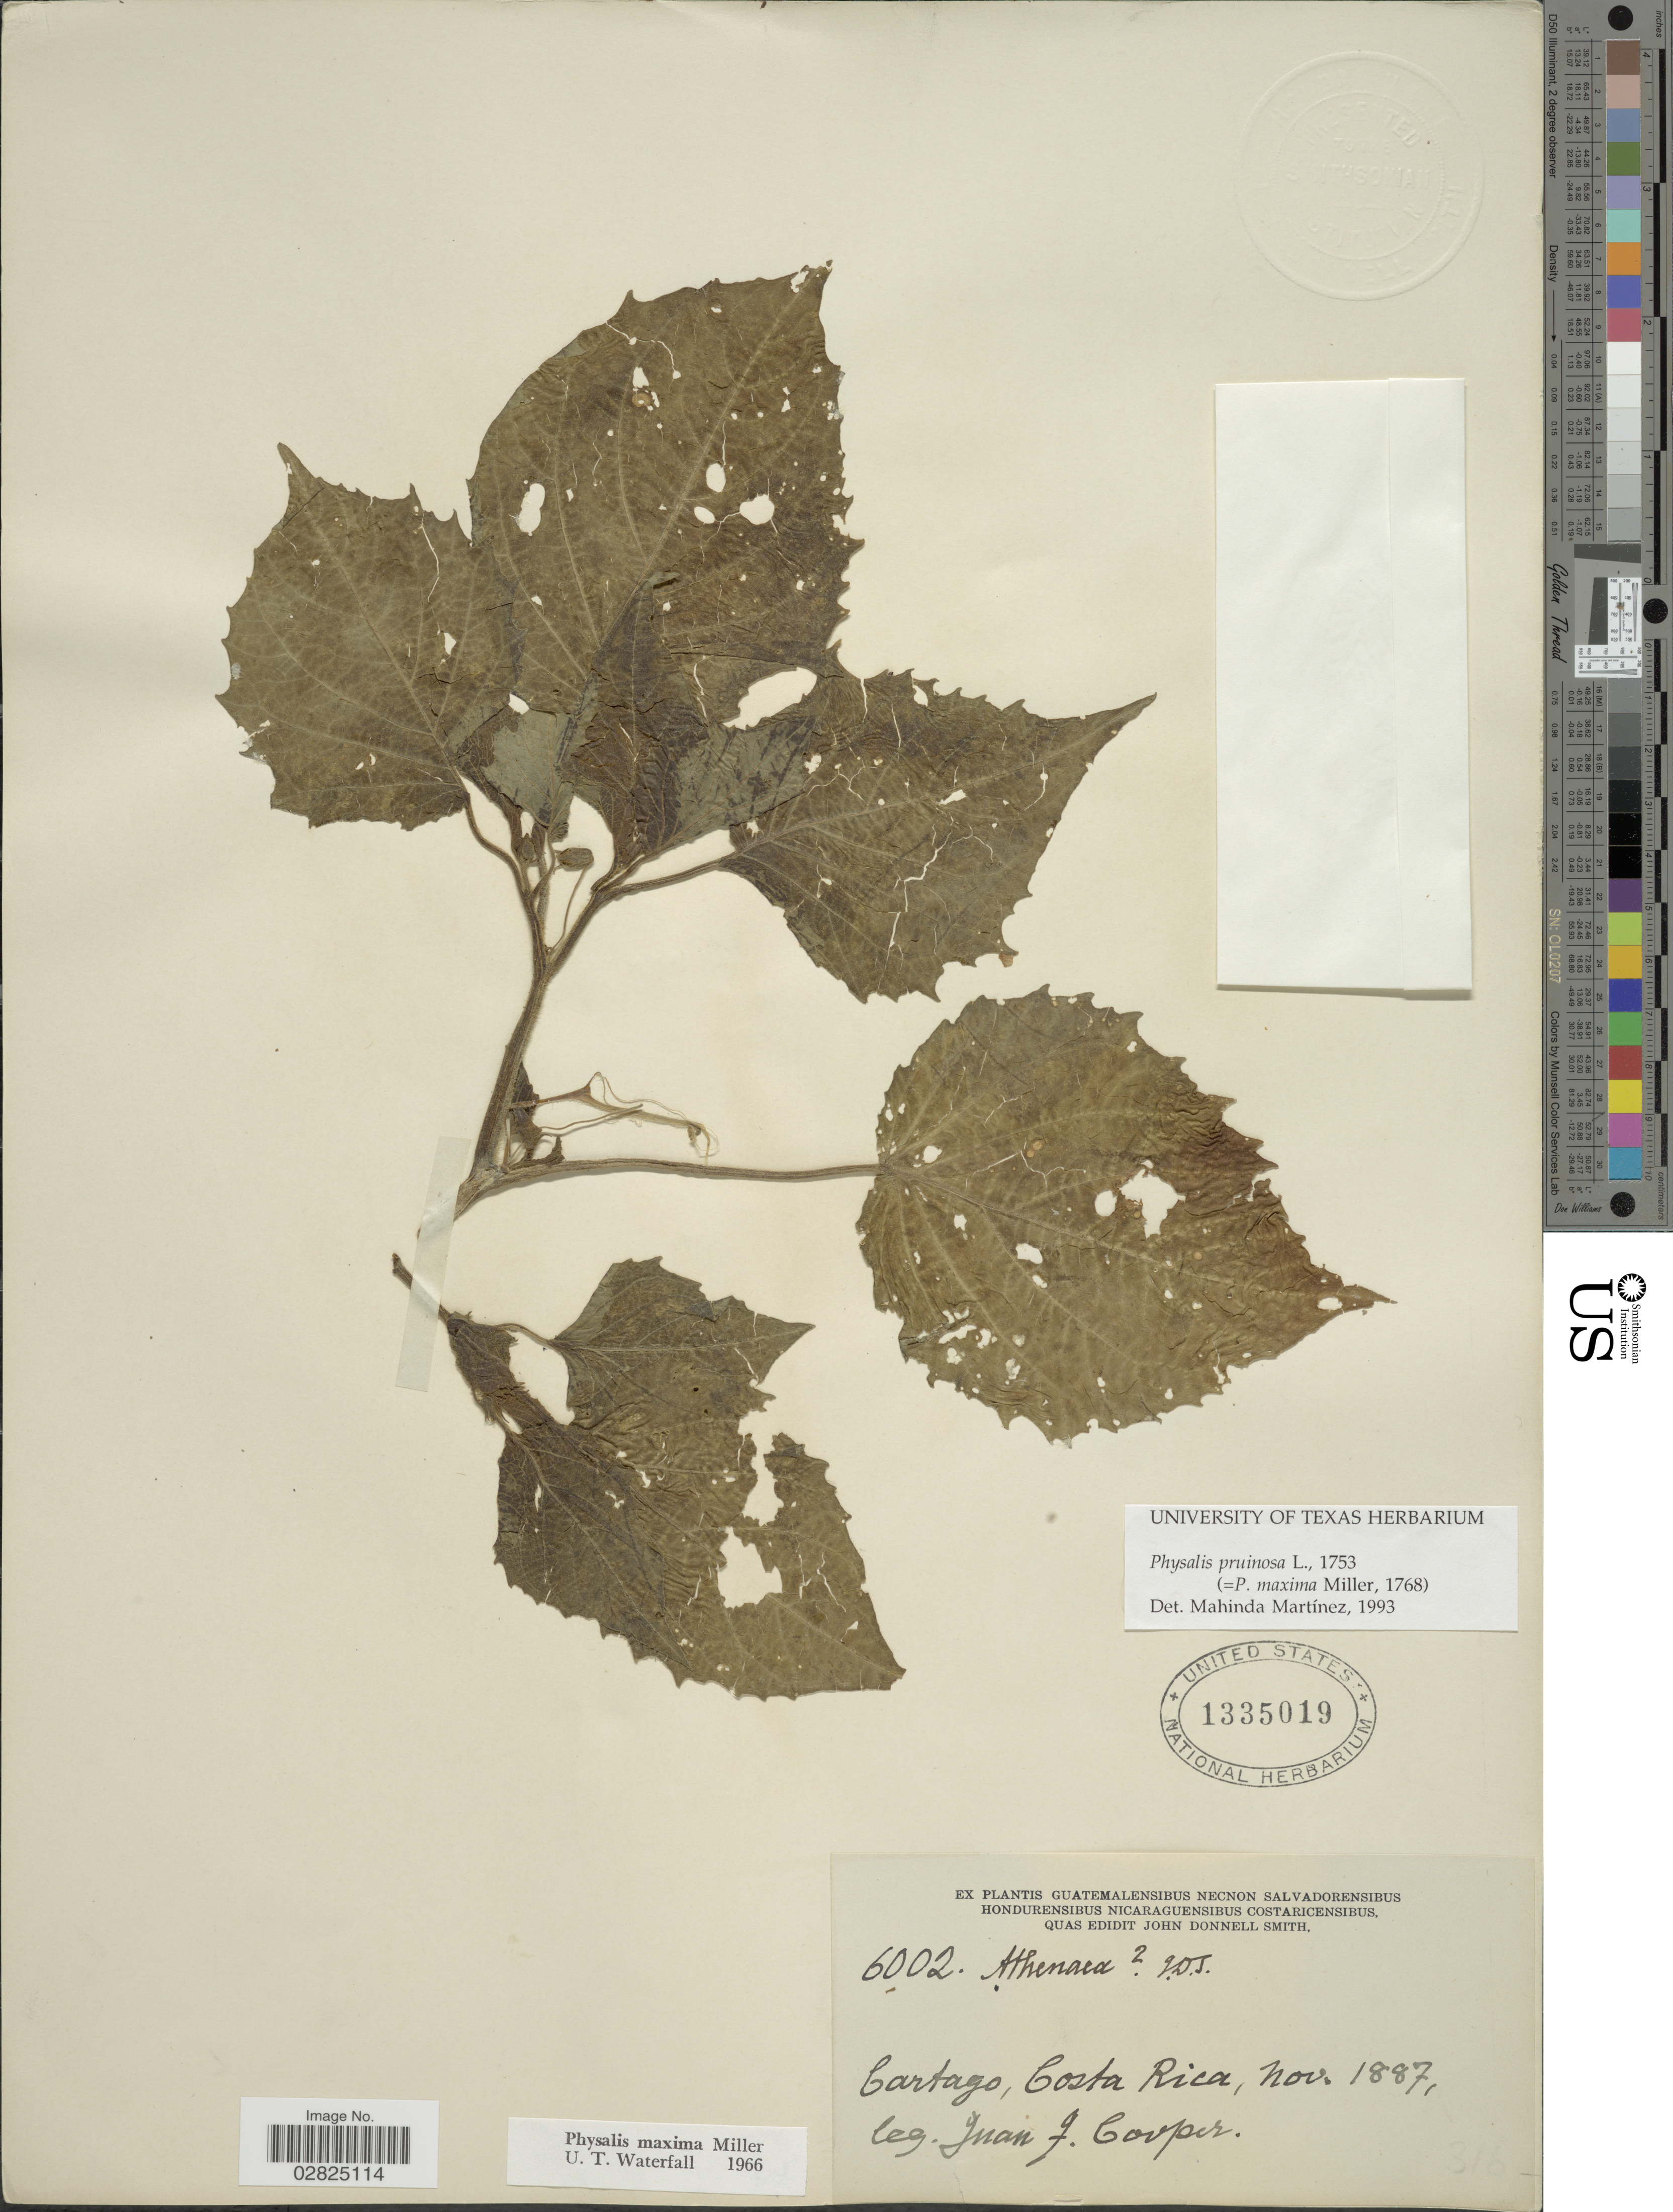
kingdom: Plantae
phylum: Tracheophyta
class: Magnoliopsida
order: Solanales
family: Solanaceae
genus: Physalis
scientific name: Physalis pruinosa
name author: L.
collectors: J. J. Cooper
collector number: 6002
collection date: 1887-11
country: Costa Rica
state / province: Cartago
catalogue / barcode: US 1335019